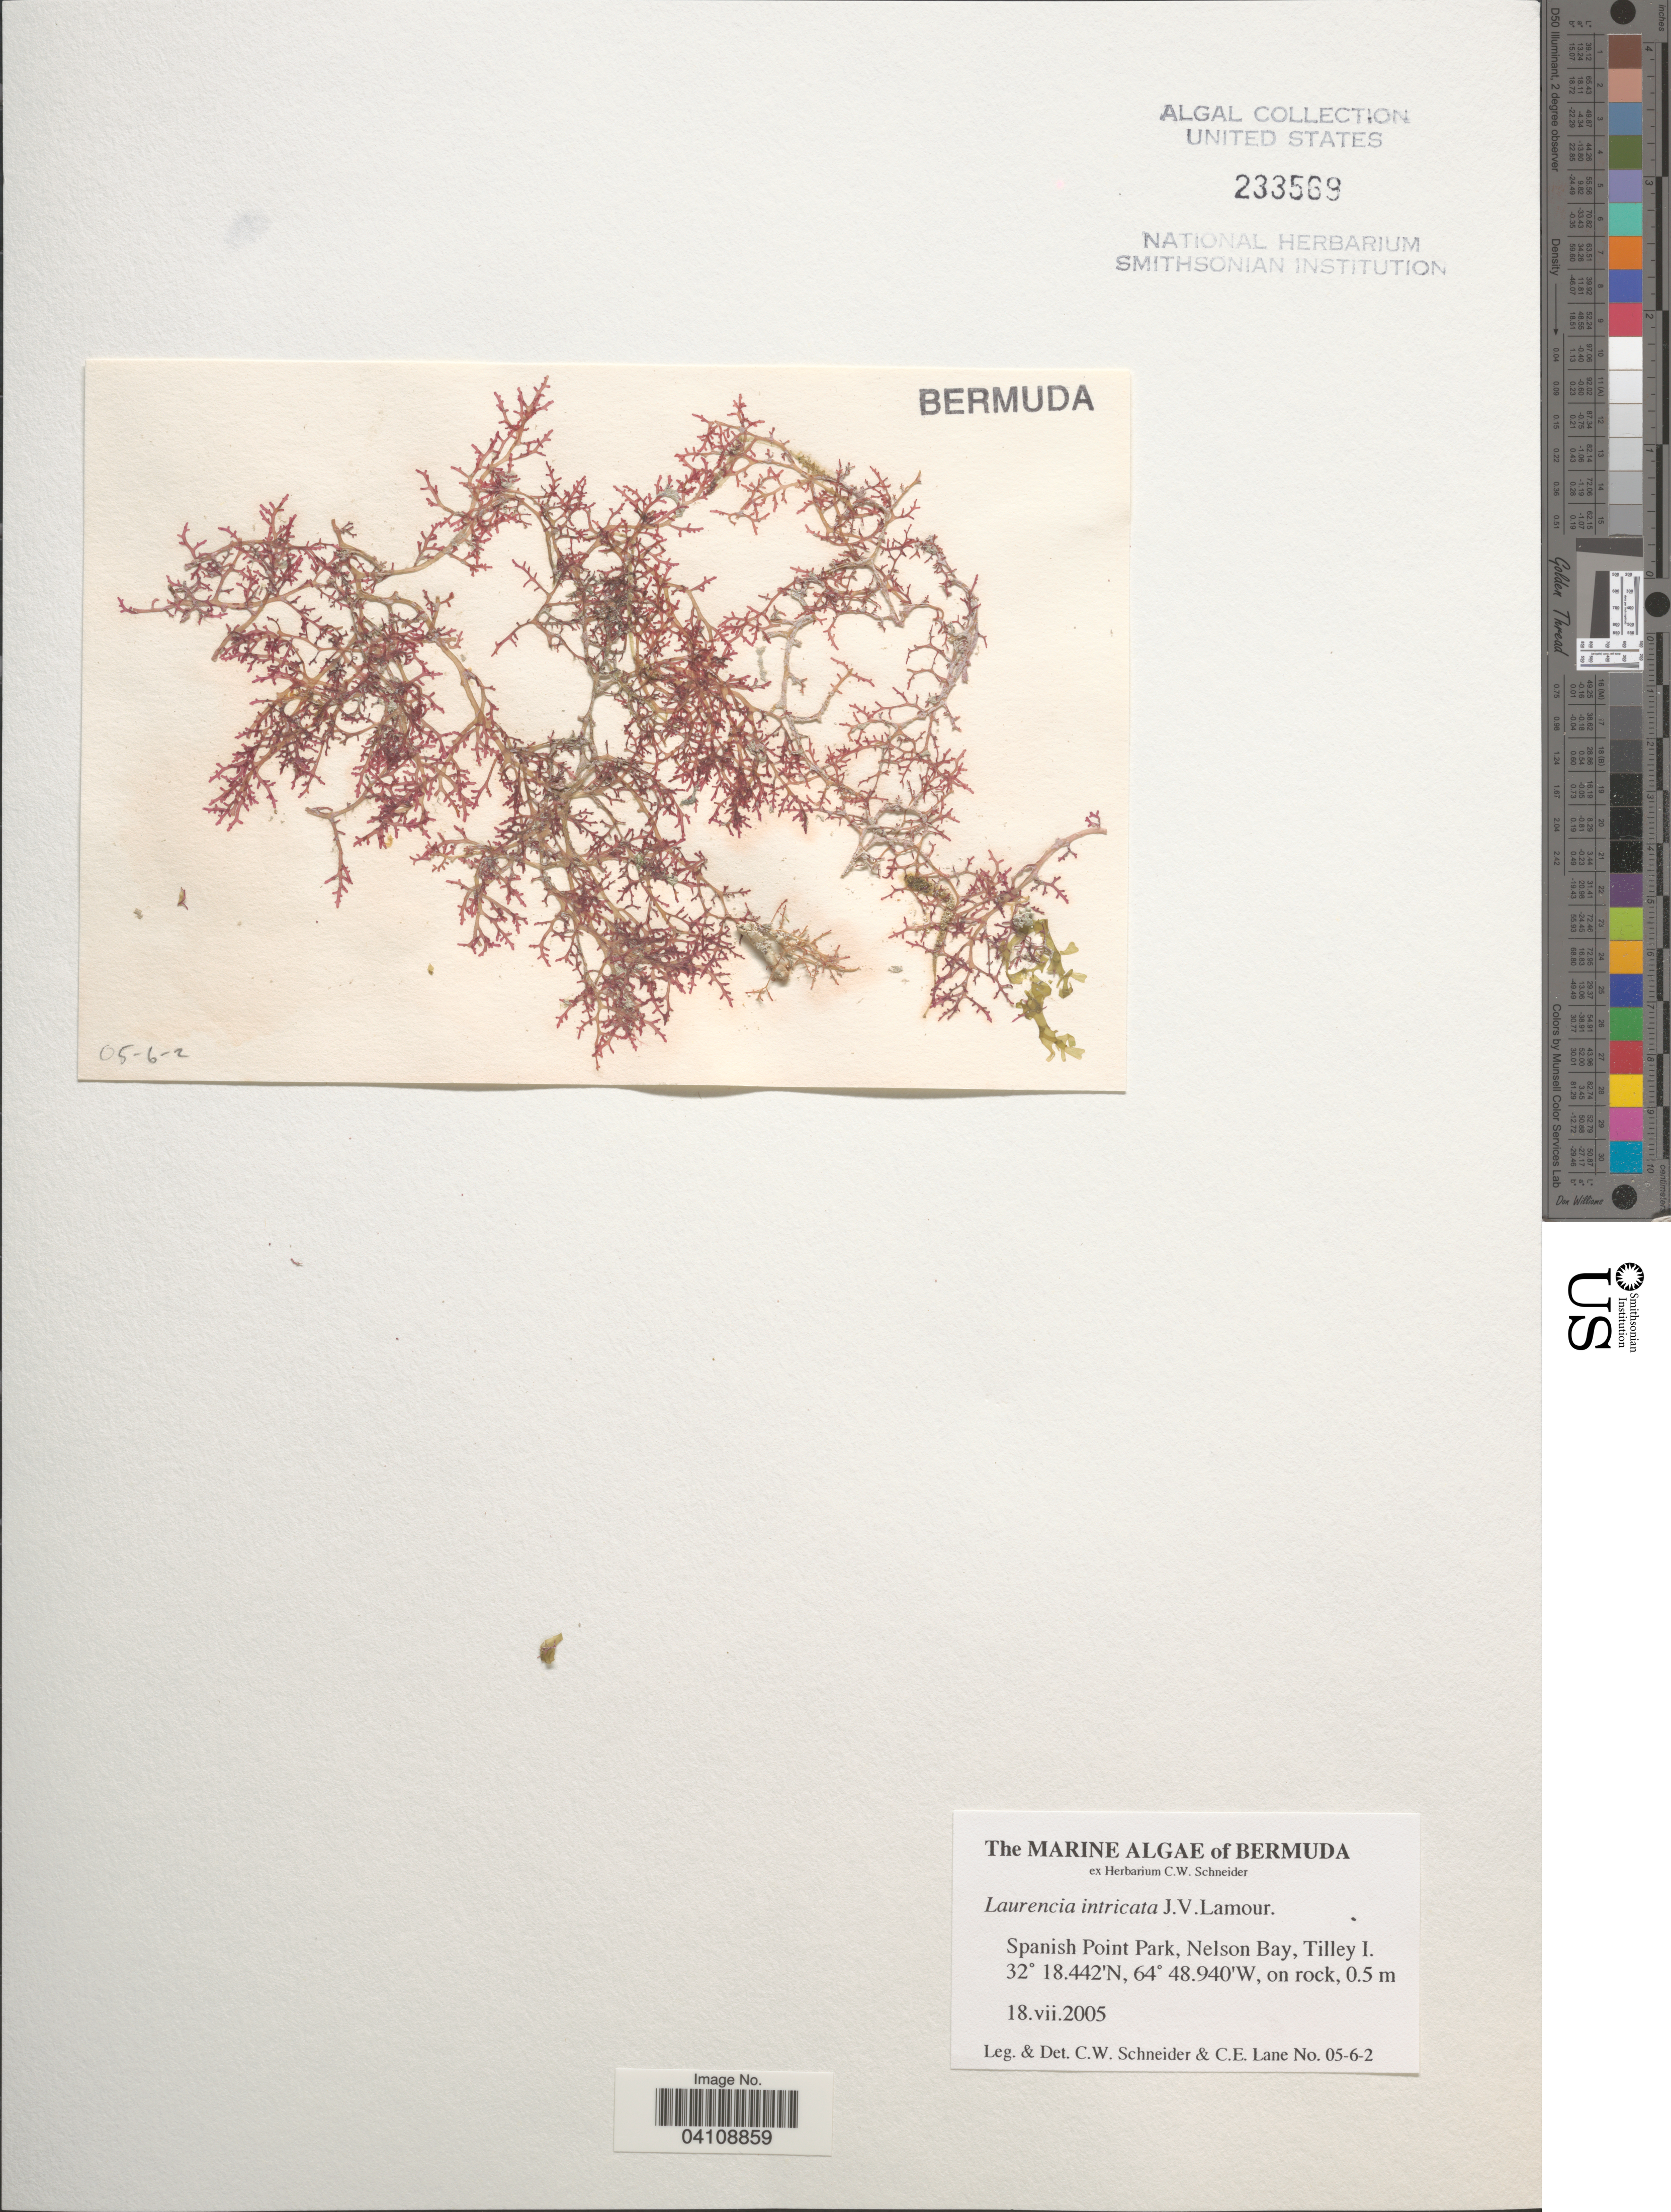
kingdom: Plantae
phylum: Rhodophyta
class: Florideophyceae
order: Ceramiales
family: Rhodomelaceae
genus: Laurencia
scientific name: Laurencia intricata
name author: J.V.Lamouroux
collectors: C. W.Schneider & C. E. Lane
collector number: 05-6-2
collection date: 2005-07-18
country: Bermuda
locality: Spanish Point Park, Nelson Bay, Tilley I.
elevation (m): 0.5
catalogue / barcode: US 233569